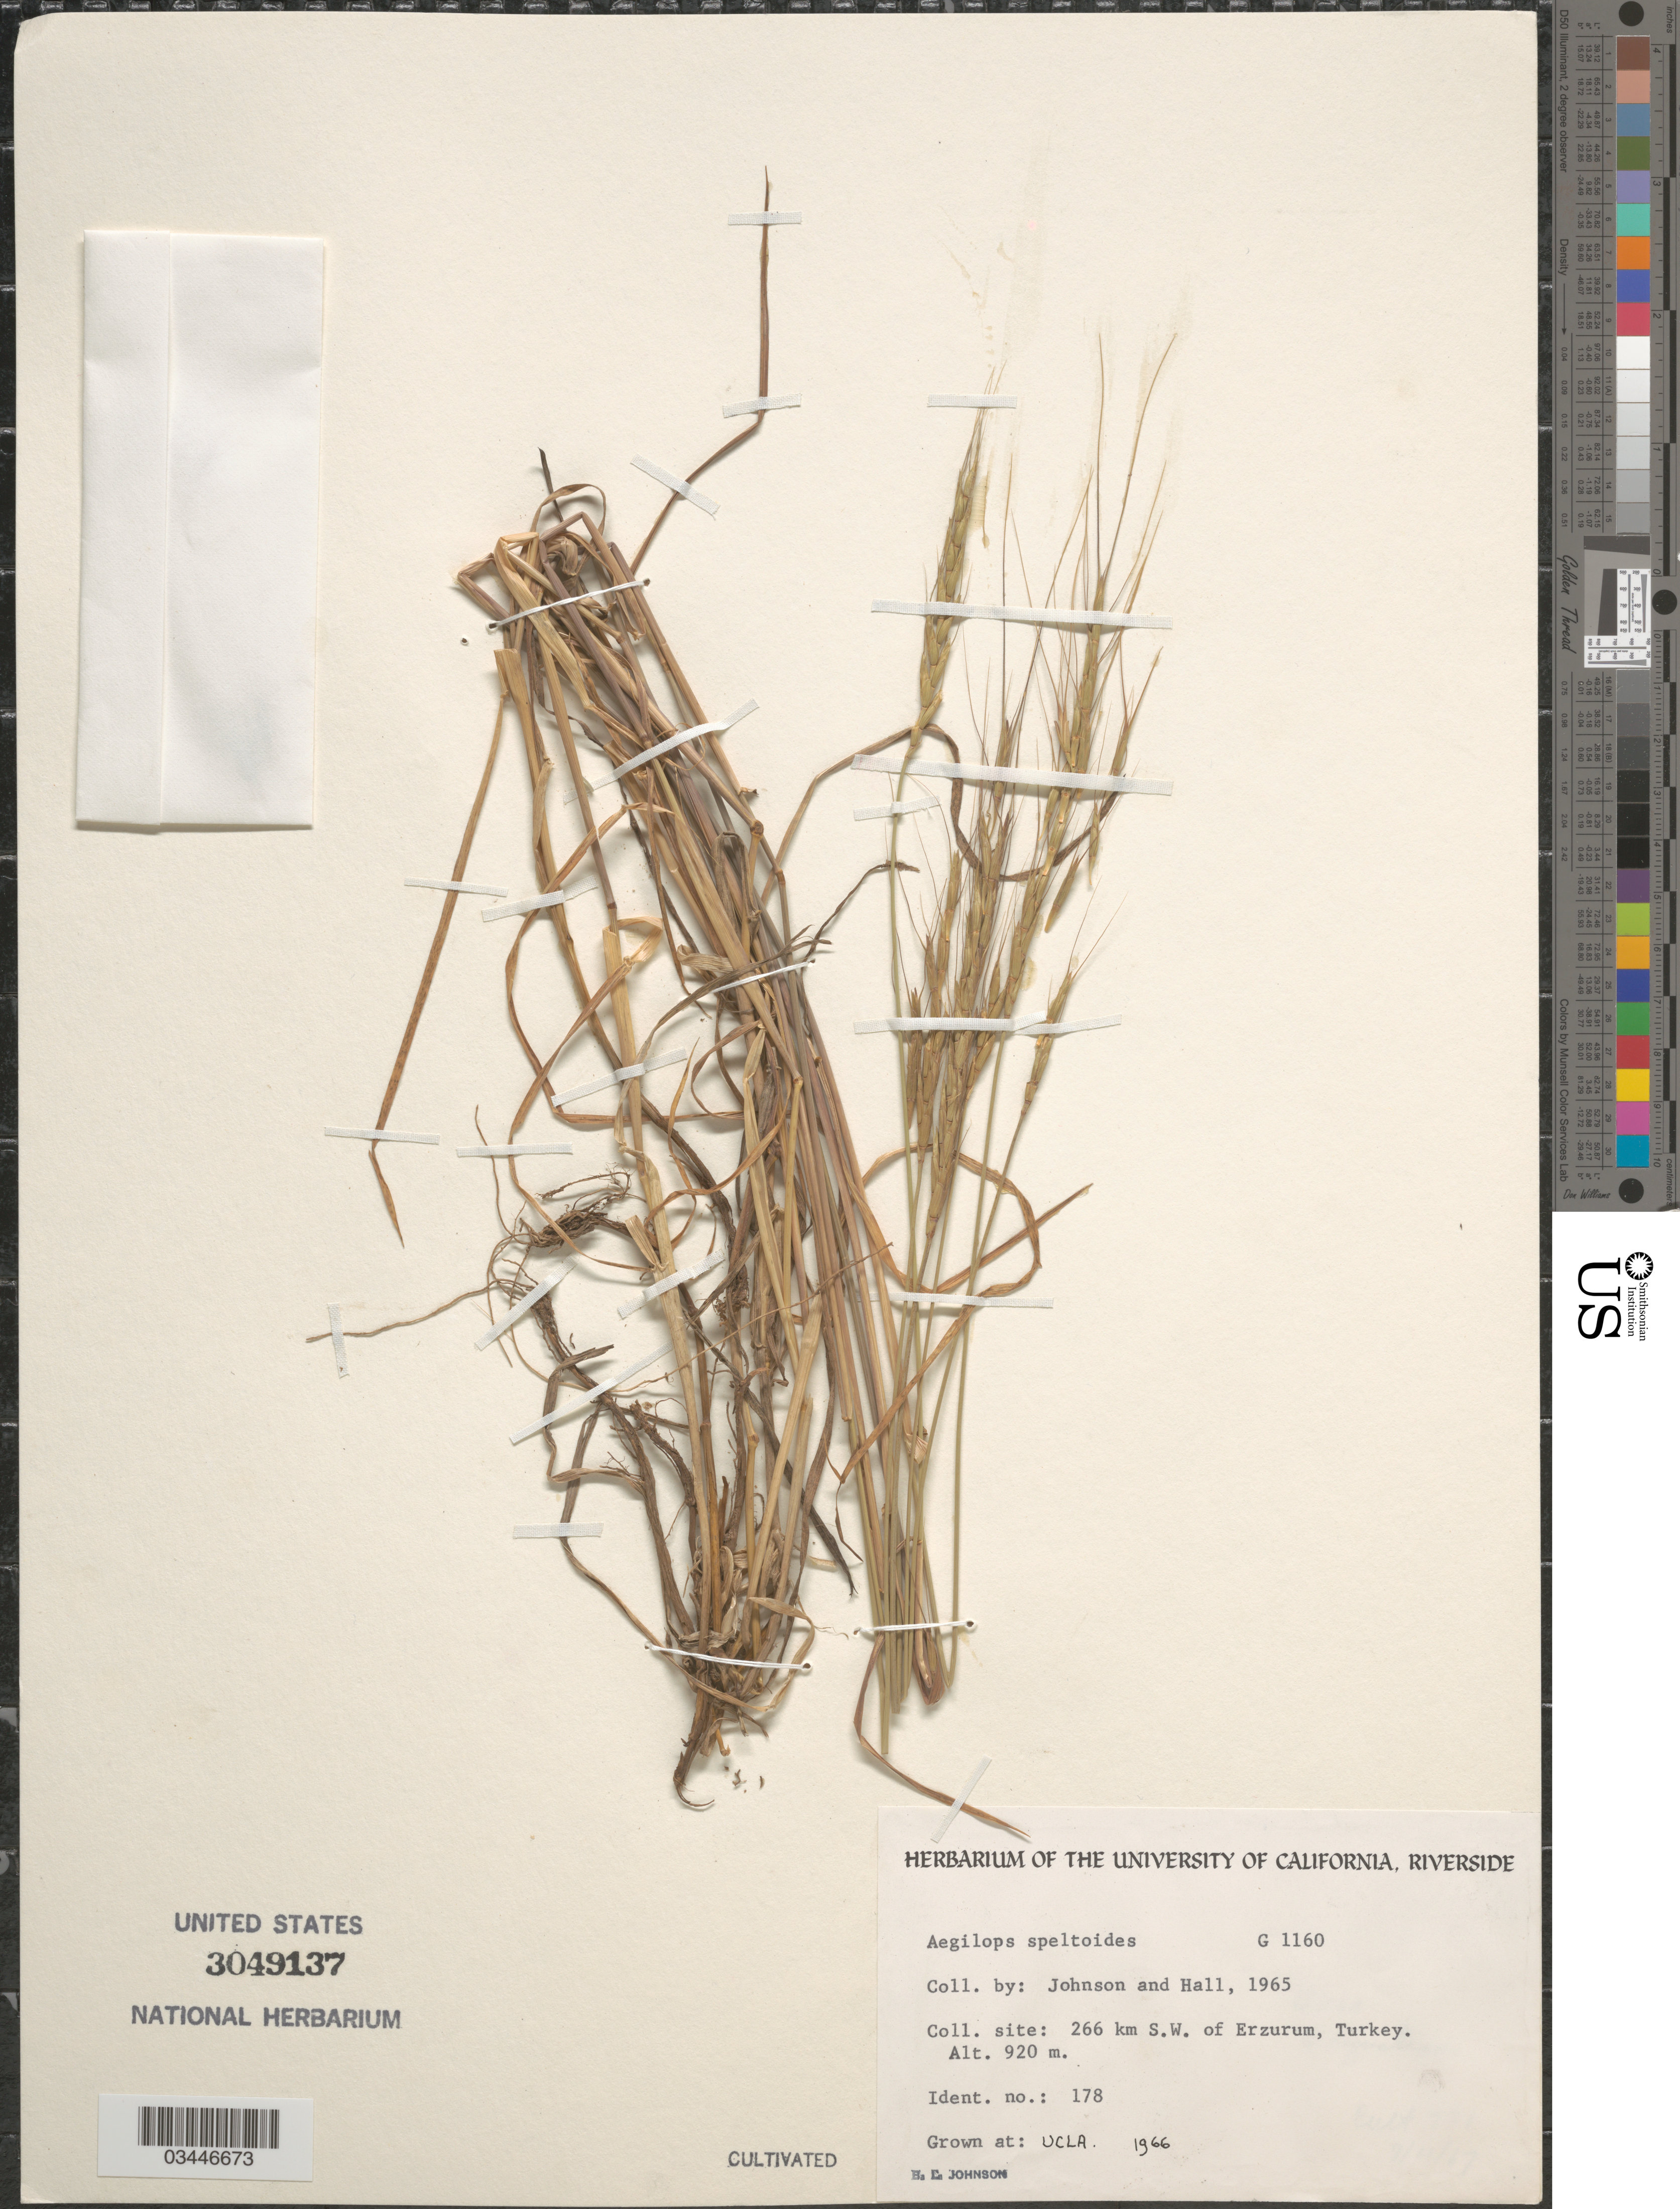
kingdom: Plantae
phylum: Tracheophyta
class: Liliopsida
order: Poales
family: Poaceae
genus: Aegilops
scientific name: Aegilops speltoides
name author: Tausch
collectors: B. Johnson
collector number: G1160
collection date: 1966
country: United States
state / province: California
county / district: Los Angeles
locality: UCLA.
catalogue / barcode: US 3049137